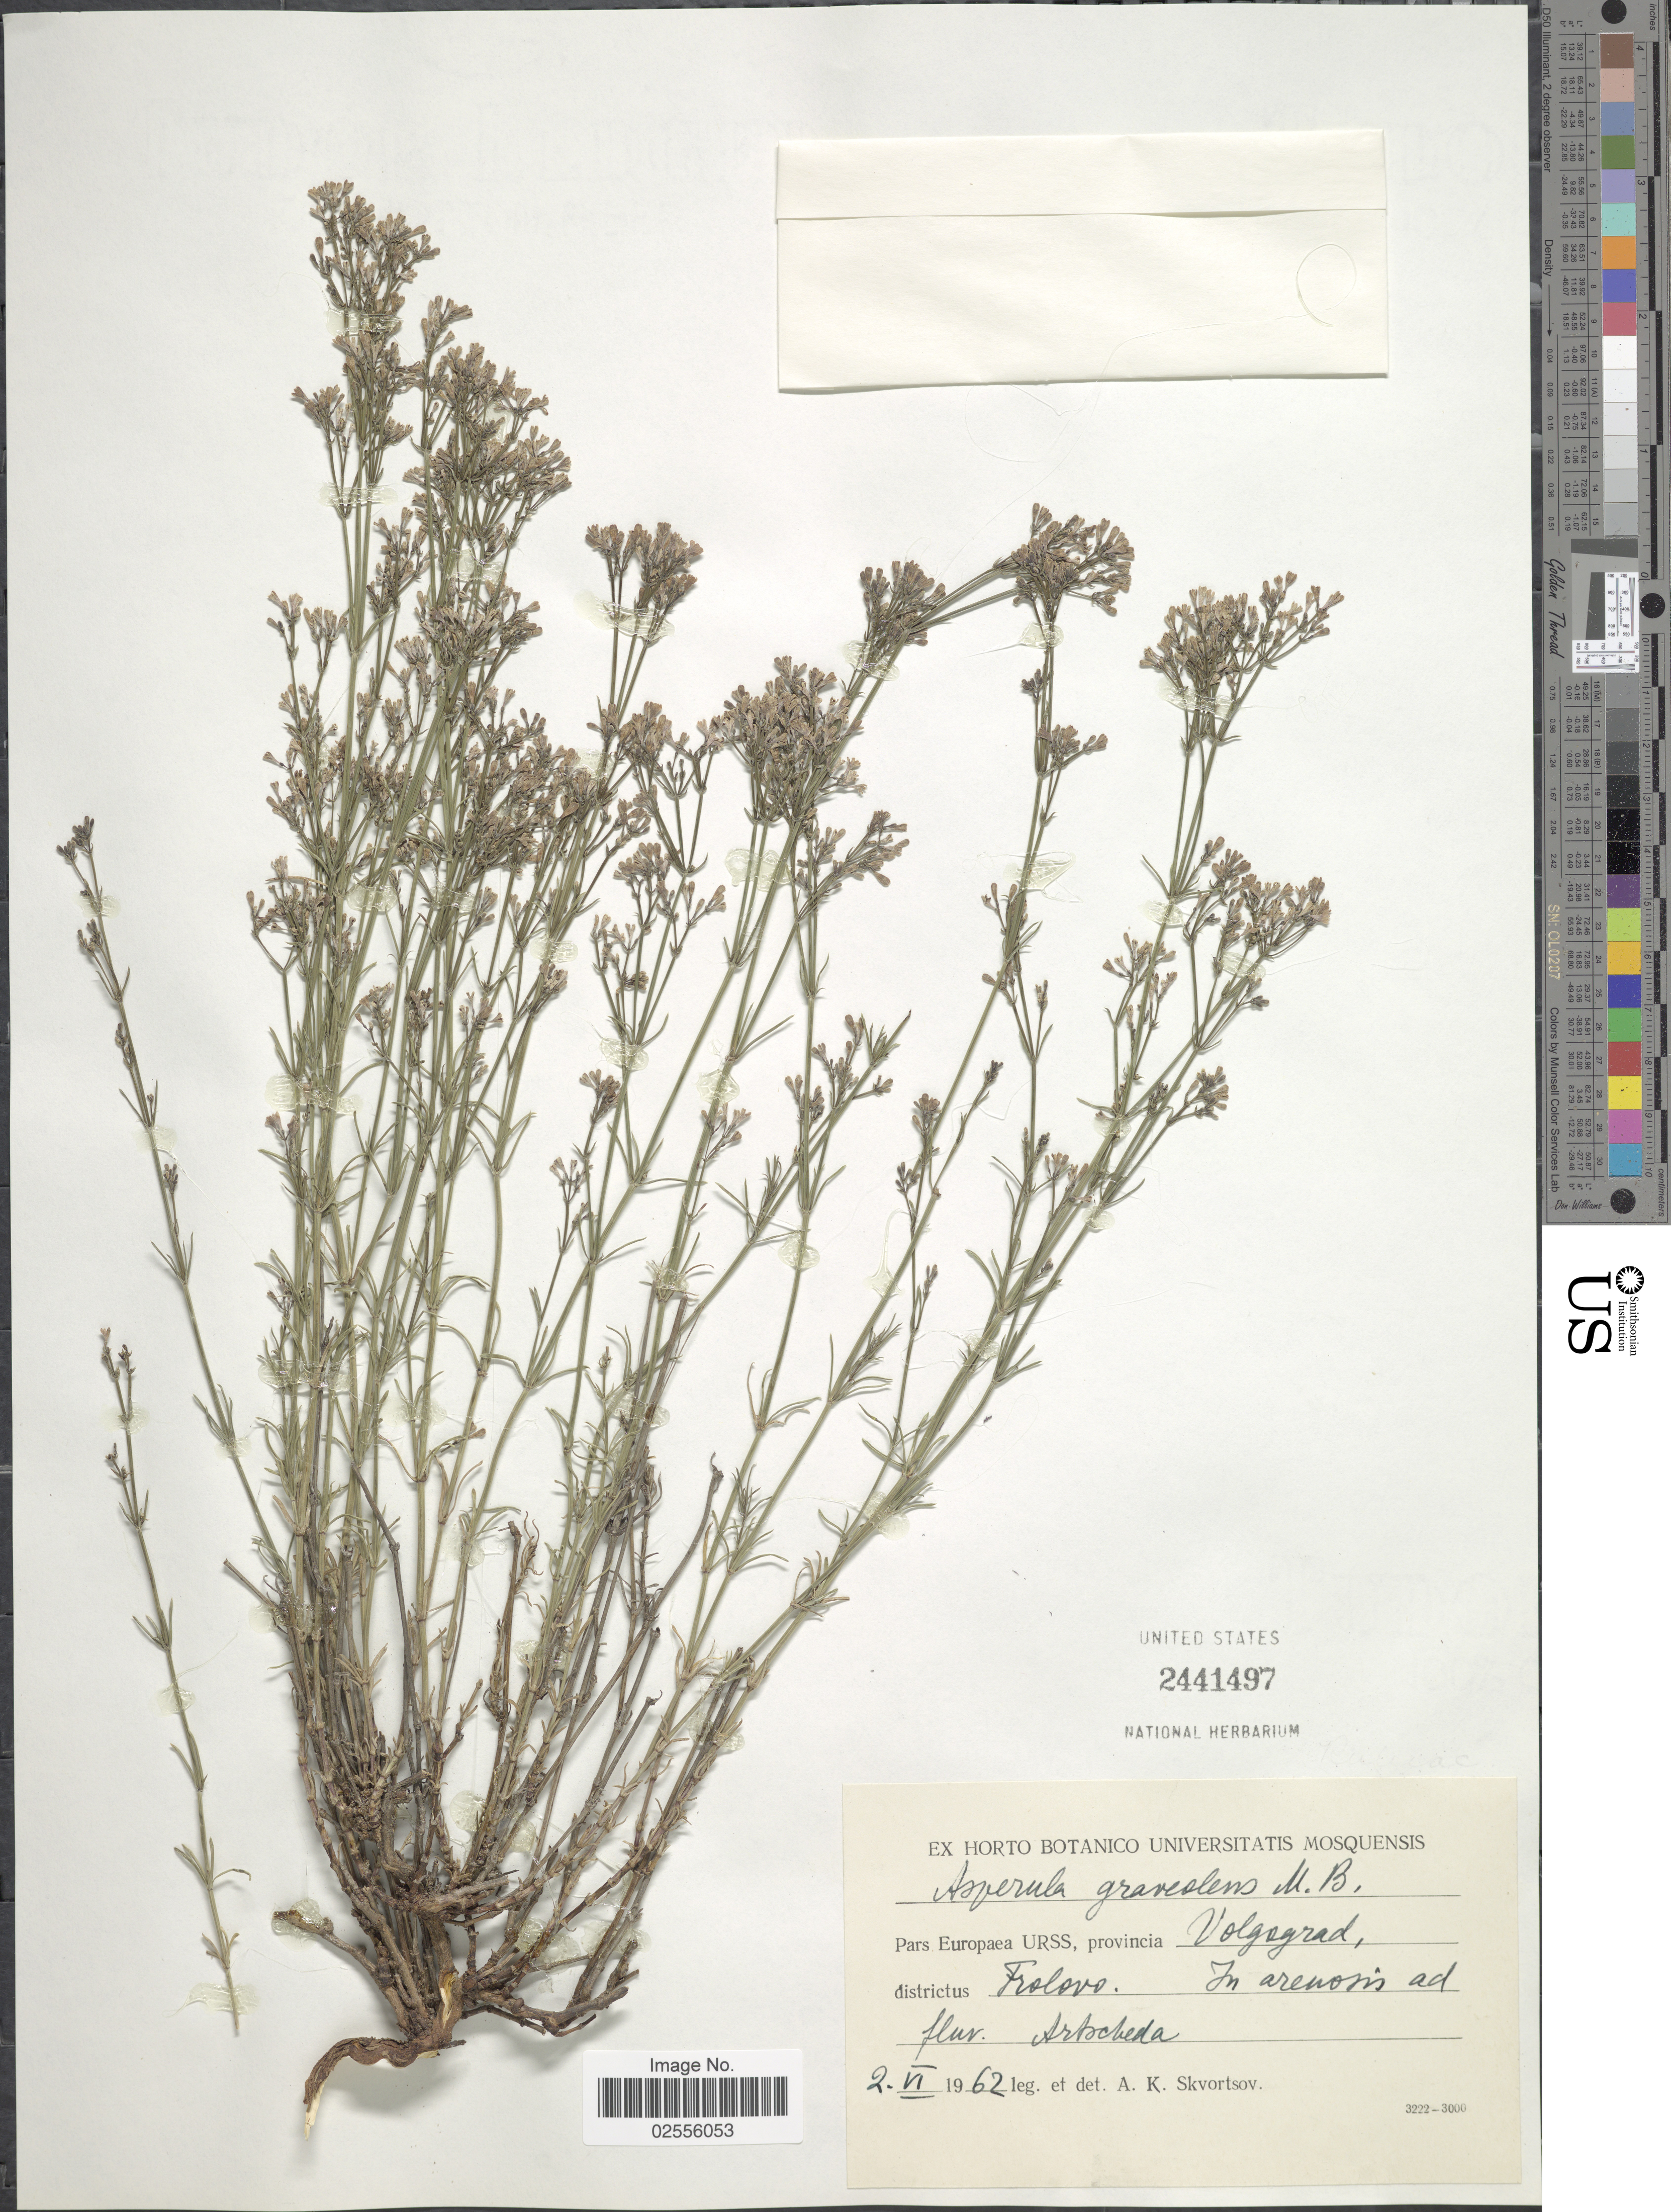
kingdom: Plantae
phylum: Tracheophyta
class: Magnoliopsida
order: Gentianales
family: Rubiaceae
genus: Asperula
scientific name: Asperula graveolens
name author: M. Bieb. ex Schult. & Schult. f.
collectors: A. K. Skvortsov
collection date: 1962-06-02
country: Russian Federation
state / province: Volgograd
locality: Pars Europaea URSS, districtus Frolovo, in arenosis ad fluv. Artscheda.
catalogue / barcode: US 2441497